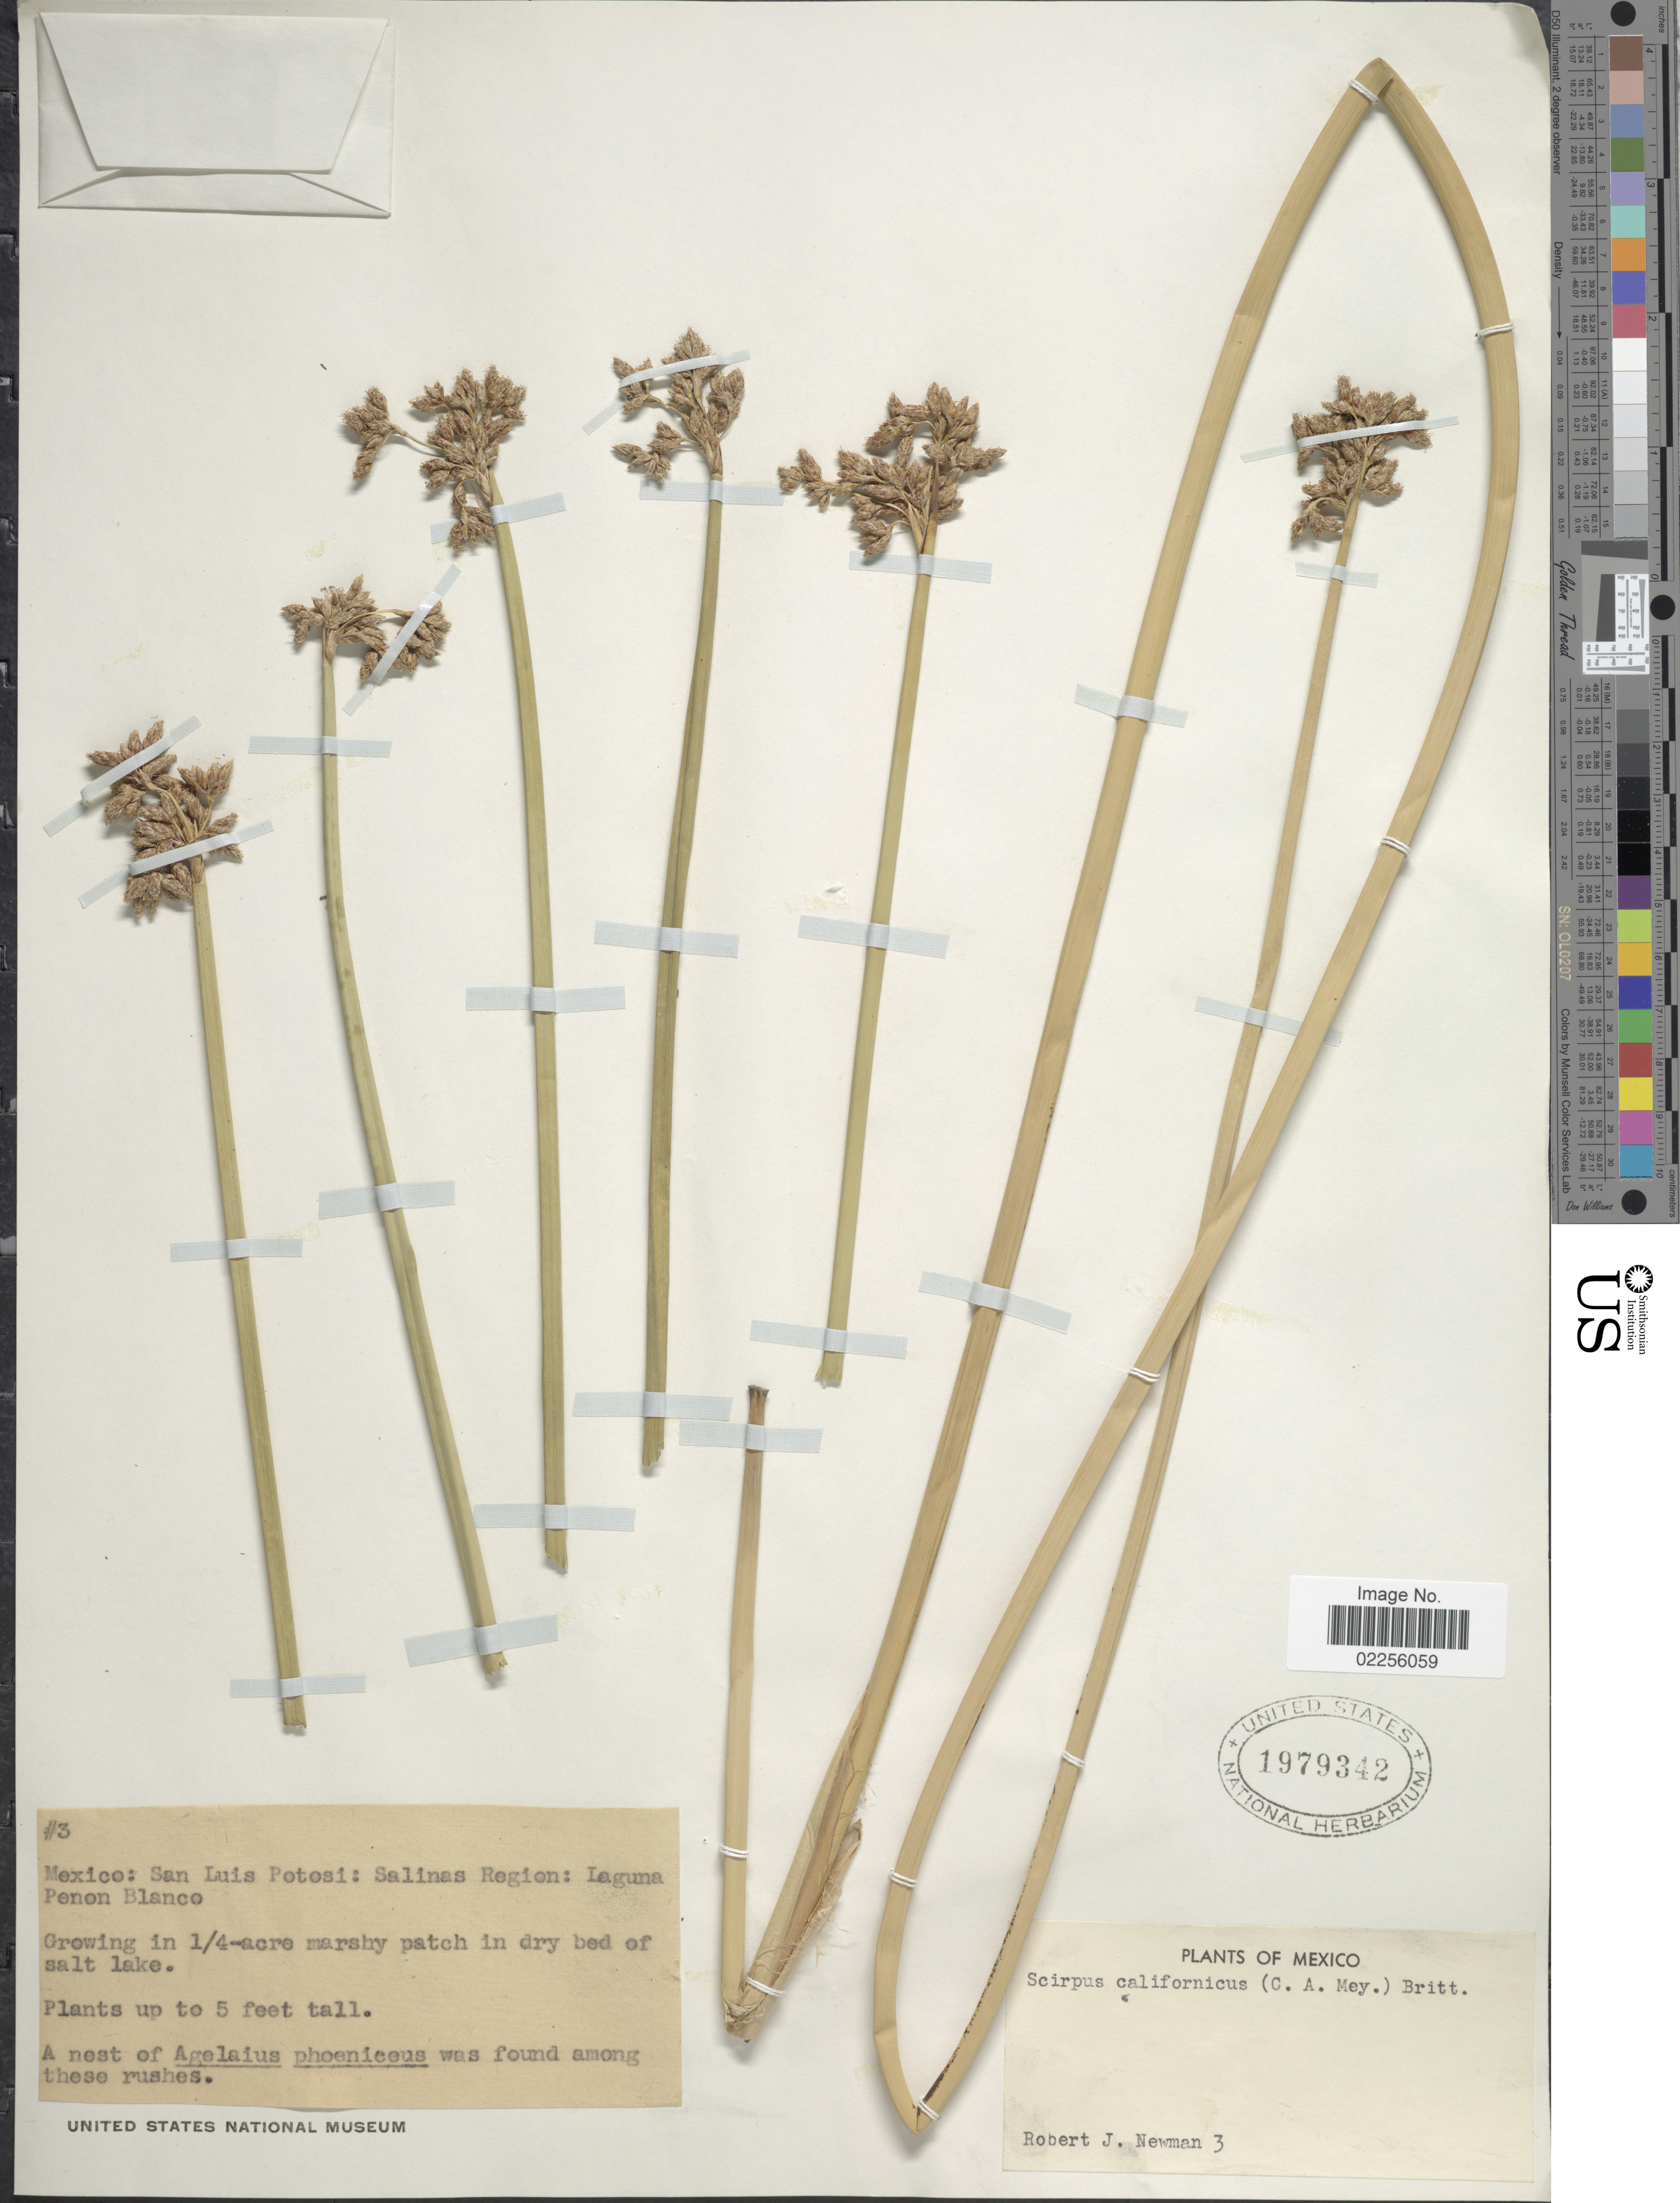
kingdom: Plantae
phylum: Tracheophyta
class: Liliopsida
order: Poales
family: Cyperaceae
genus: Schoenoplectus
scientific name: Schoenoplectus californicus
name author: (C.A. Mey.) Soják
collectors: R. J. Newman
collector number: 3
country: Mexico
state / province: San Luis Potosí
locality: Salinas Region: Laguna Penon Blanco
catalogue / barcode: US 1979342